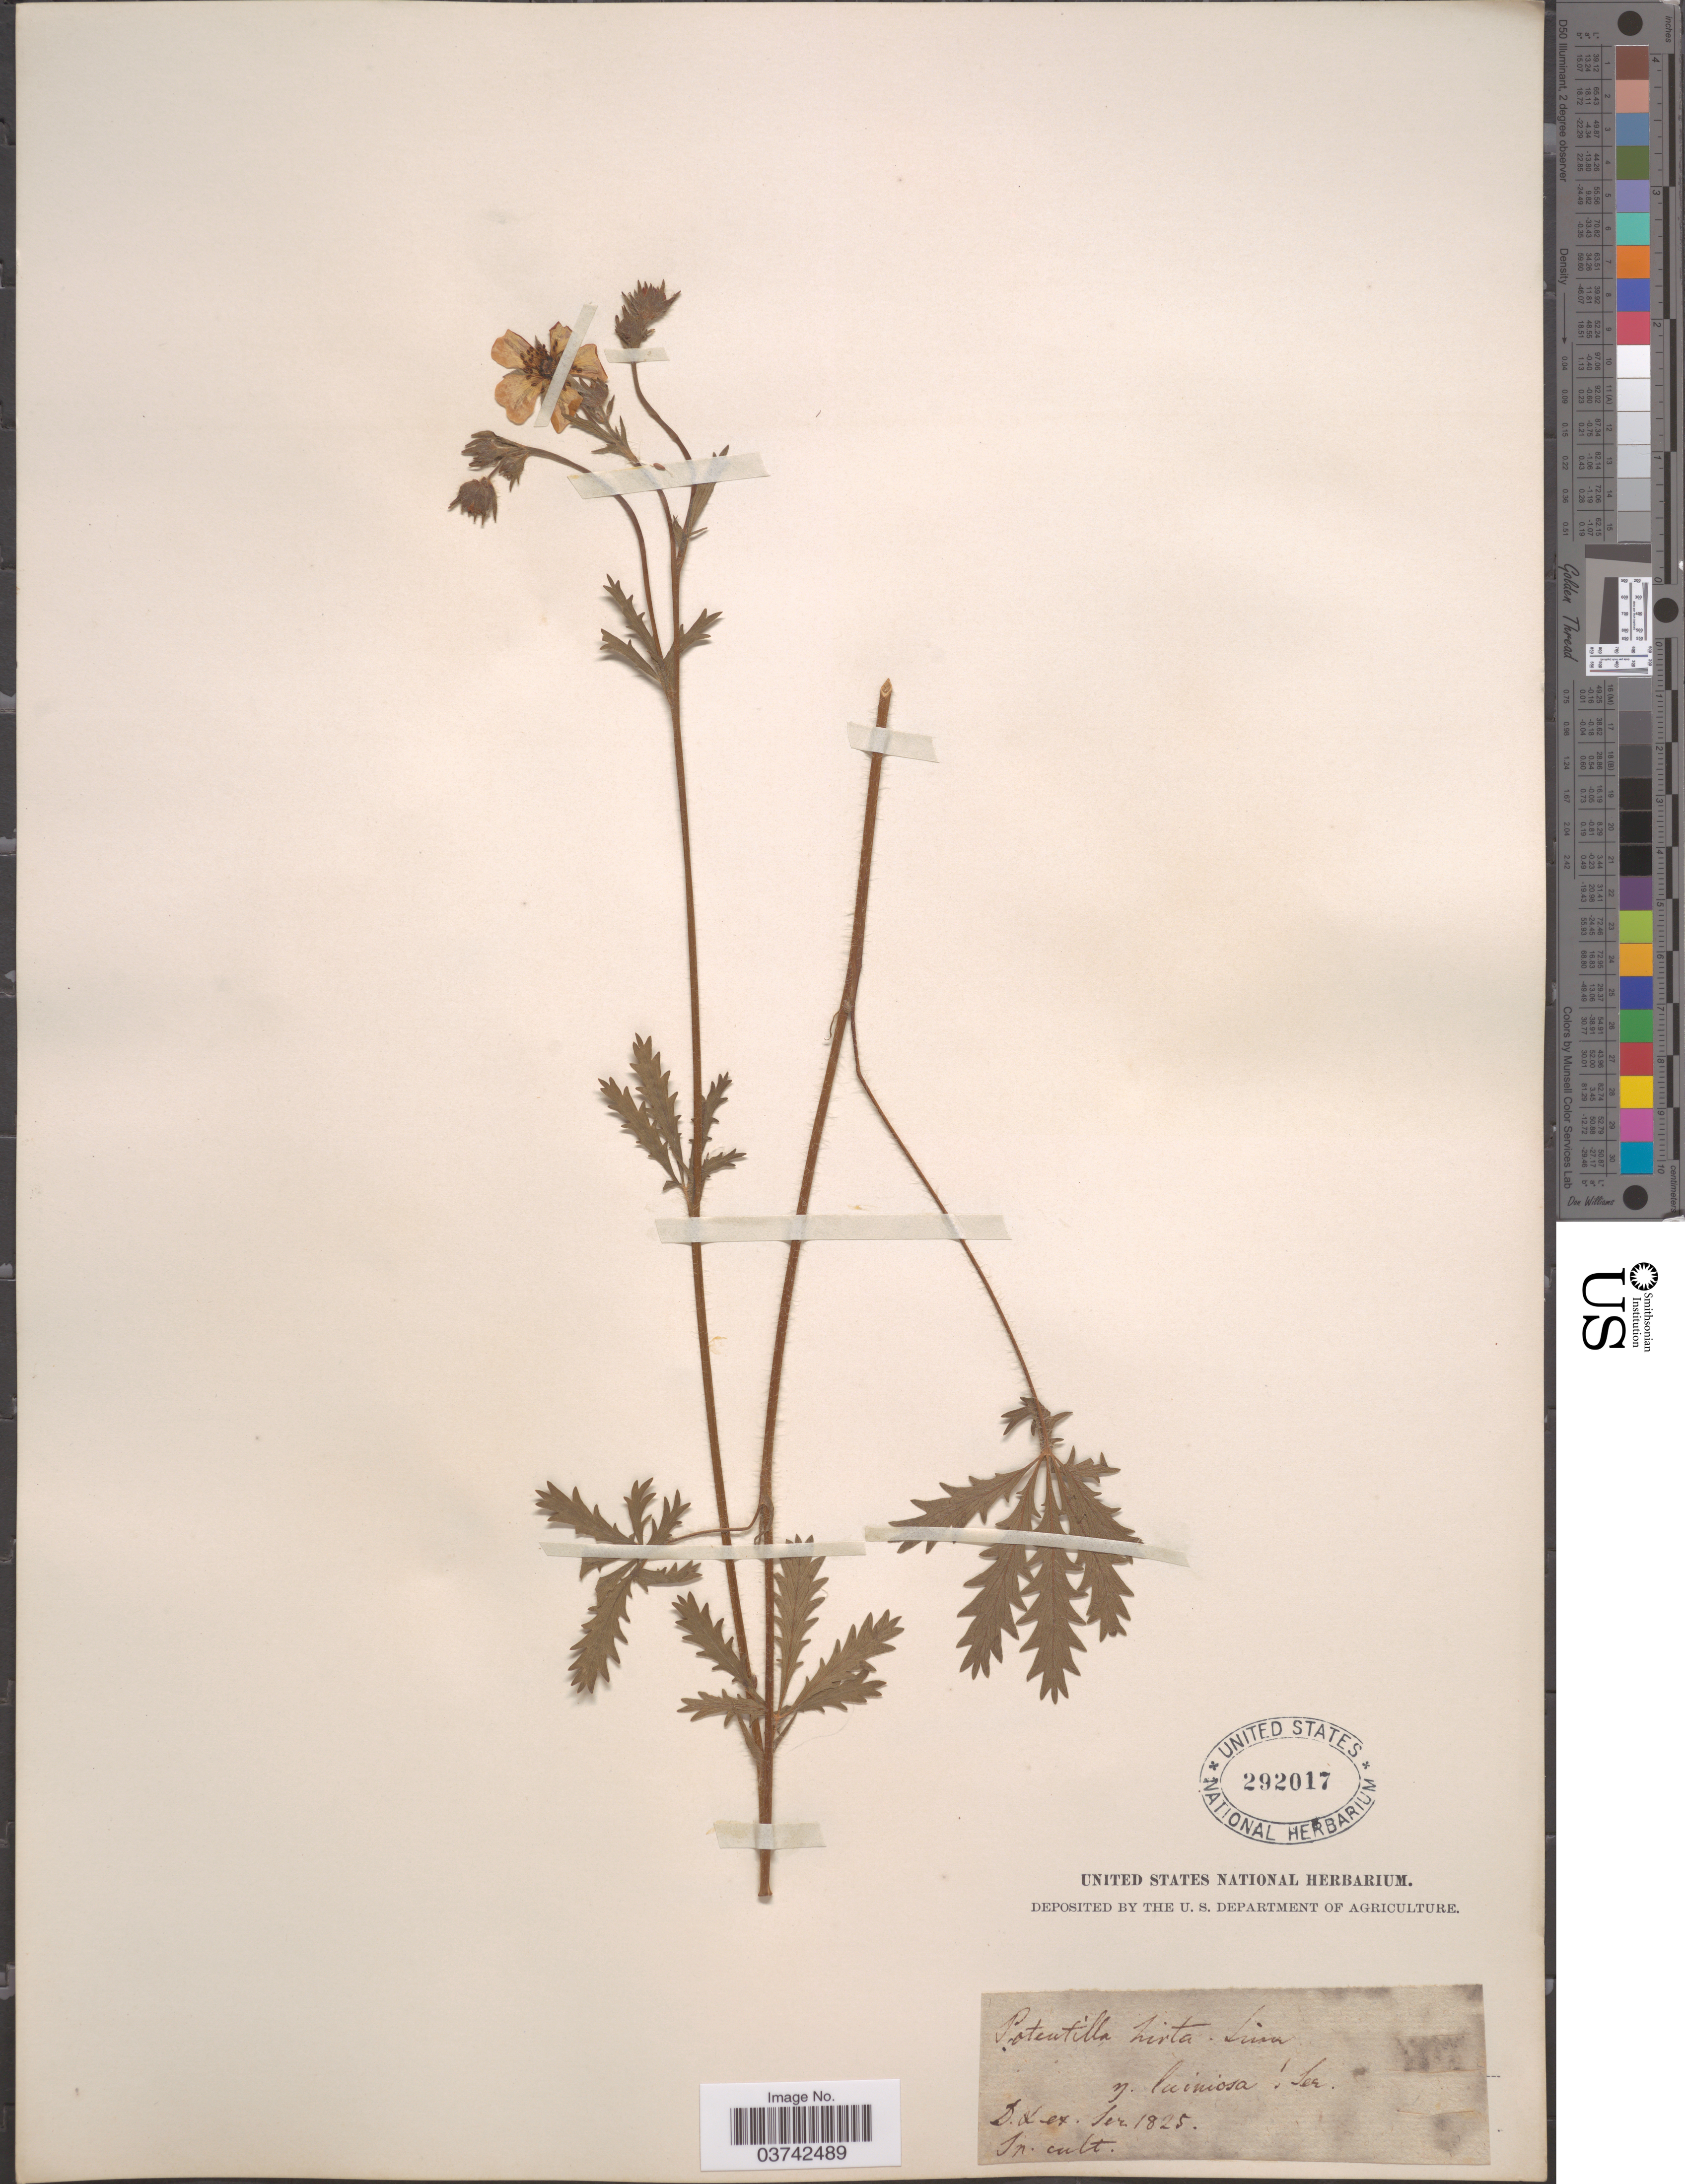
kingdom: Plantae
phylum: Tracheophyta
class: Magnoliopsida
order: Rosales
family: Rosaceae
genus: Potentilla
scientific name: Potentilla hirta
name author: L.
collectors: ex herb. United States National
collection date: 1825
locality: D. & ex. Ser. [interpreted] [unsure placement]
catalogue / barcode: US 292017